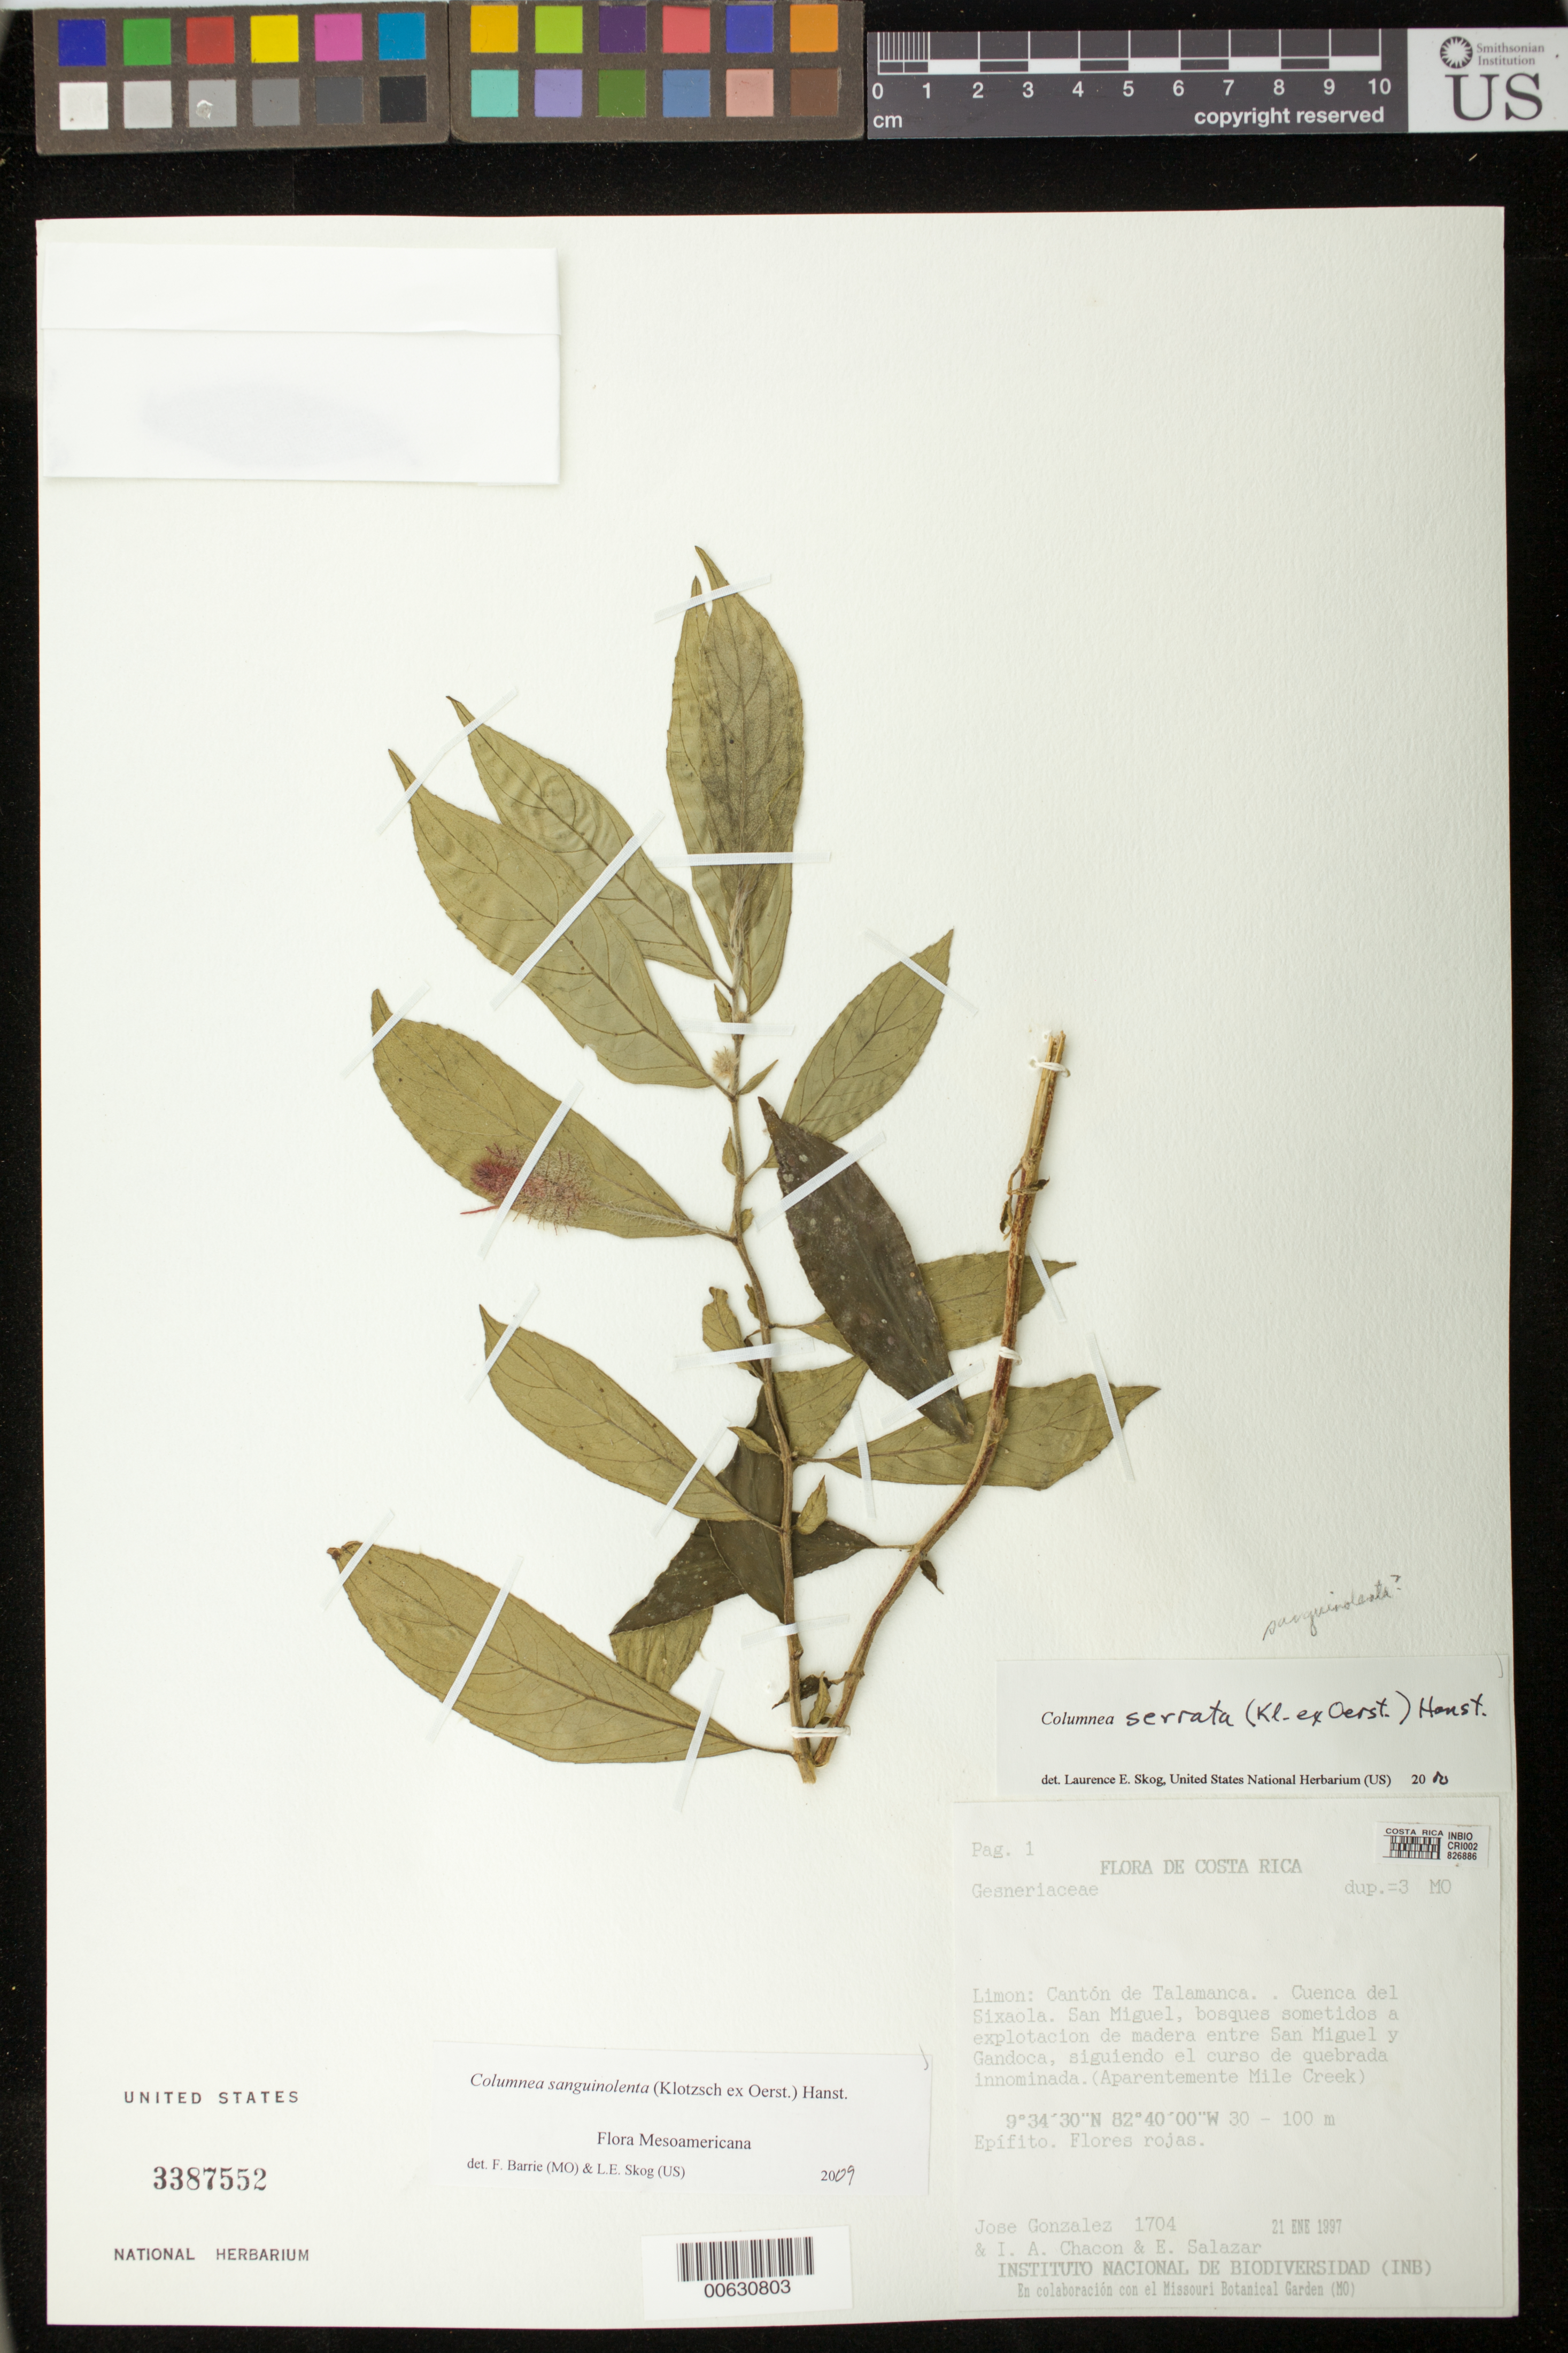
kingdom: Plantae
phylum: Tracheophyta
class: Magnoliopsida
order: Lamiales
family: Gesneriaceae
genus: Columnea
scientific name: Columnea sanguinolenta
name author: (Klotzsch ex Oerst.) Hanst.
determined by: Barrie, F. R.; Skog, Laurence E.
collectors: J. González, I. Chacón & E. Salazar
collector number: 1704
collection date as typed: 21 Jan 1997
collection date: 1997-01-21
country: Costa Rica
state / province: Limón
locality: Cantón de Talamanca, Cuenca del Sixaola, San Miguel, bosques sometidos a explotacion de madera entre San Miguel y Gandoca, siguiendo el curso de quebrada innominada (Aparentemente Mile Creek)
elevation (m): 30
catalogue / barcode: US 3387552